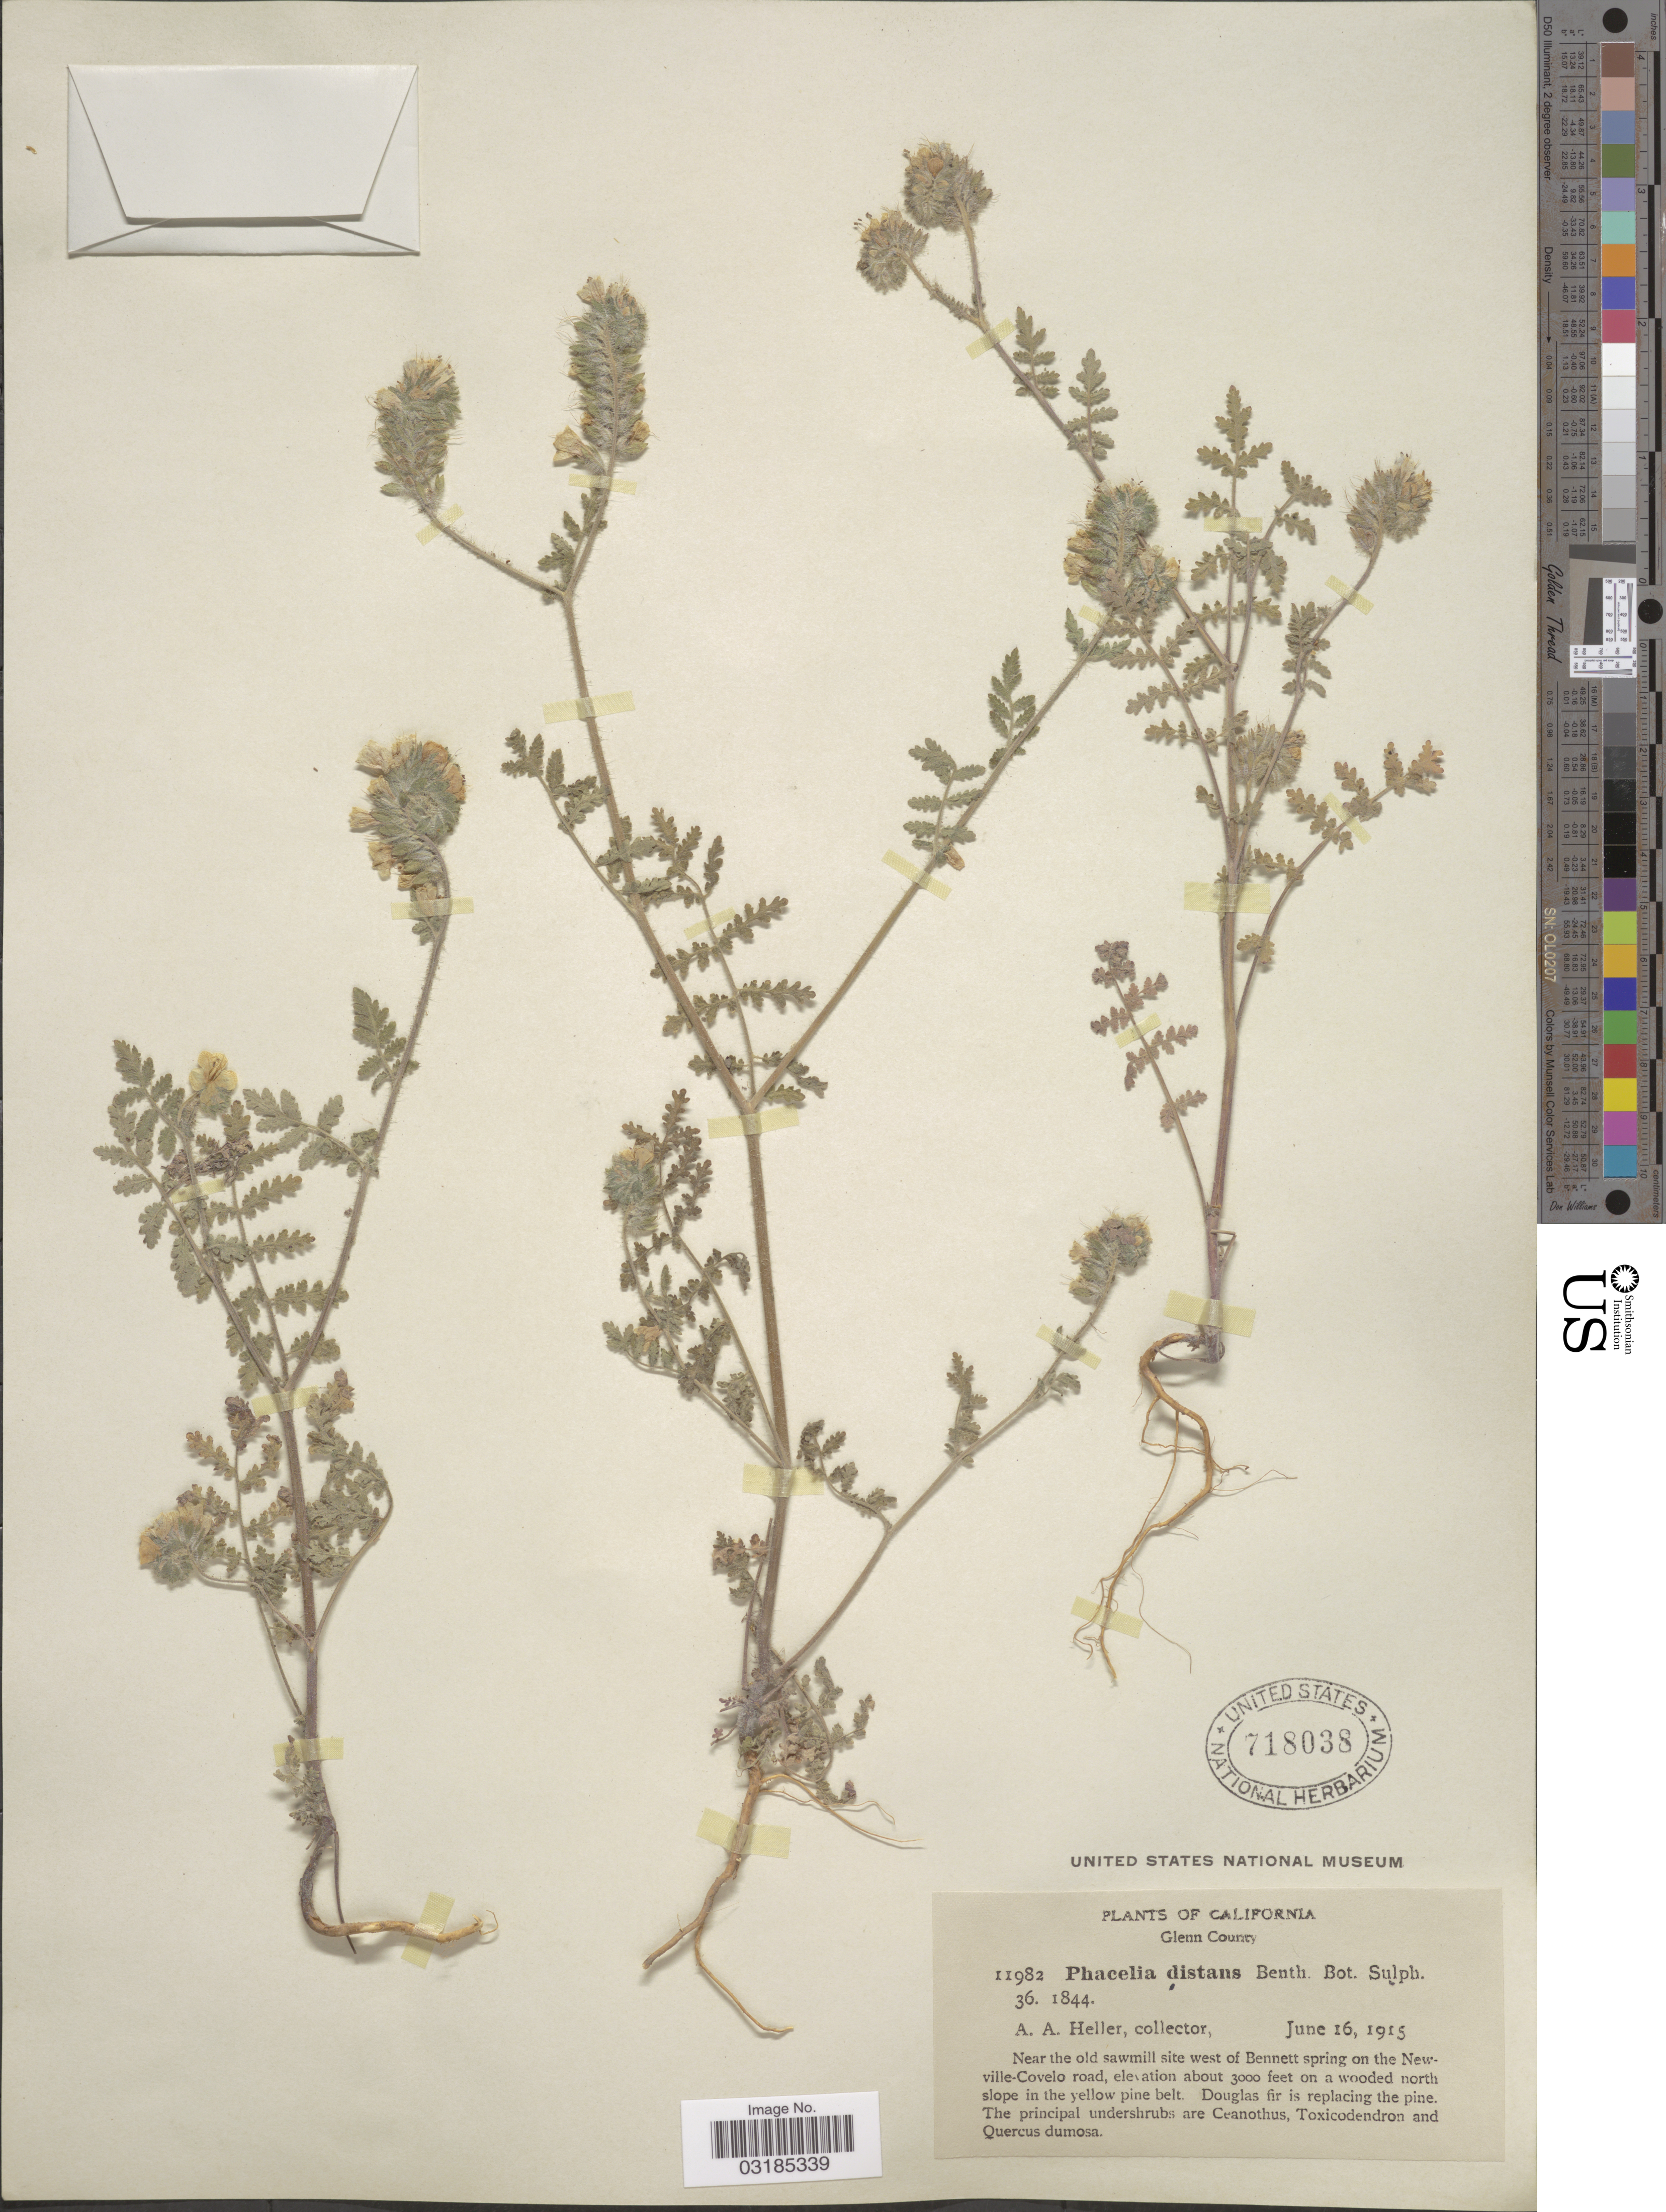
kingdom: Plantae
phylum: Tracheophyta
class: Magnoliopsida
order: Boraginales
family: Hydrophyllaceae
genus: Phacelia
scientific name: Phacelia distans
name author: Benth.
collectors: A. A. Heller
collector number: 11982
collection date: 1915-06-16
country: United States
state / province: California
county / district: Glenn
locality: Glenn County. Near the old sawmill site west Bennett spring on the Newville- Covelo road.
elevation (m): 914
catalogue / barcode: US 718038